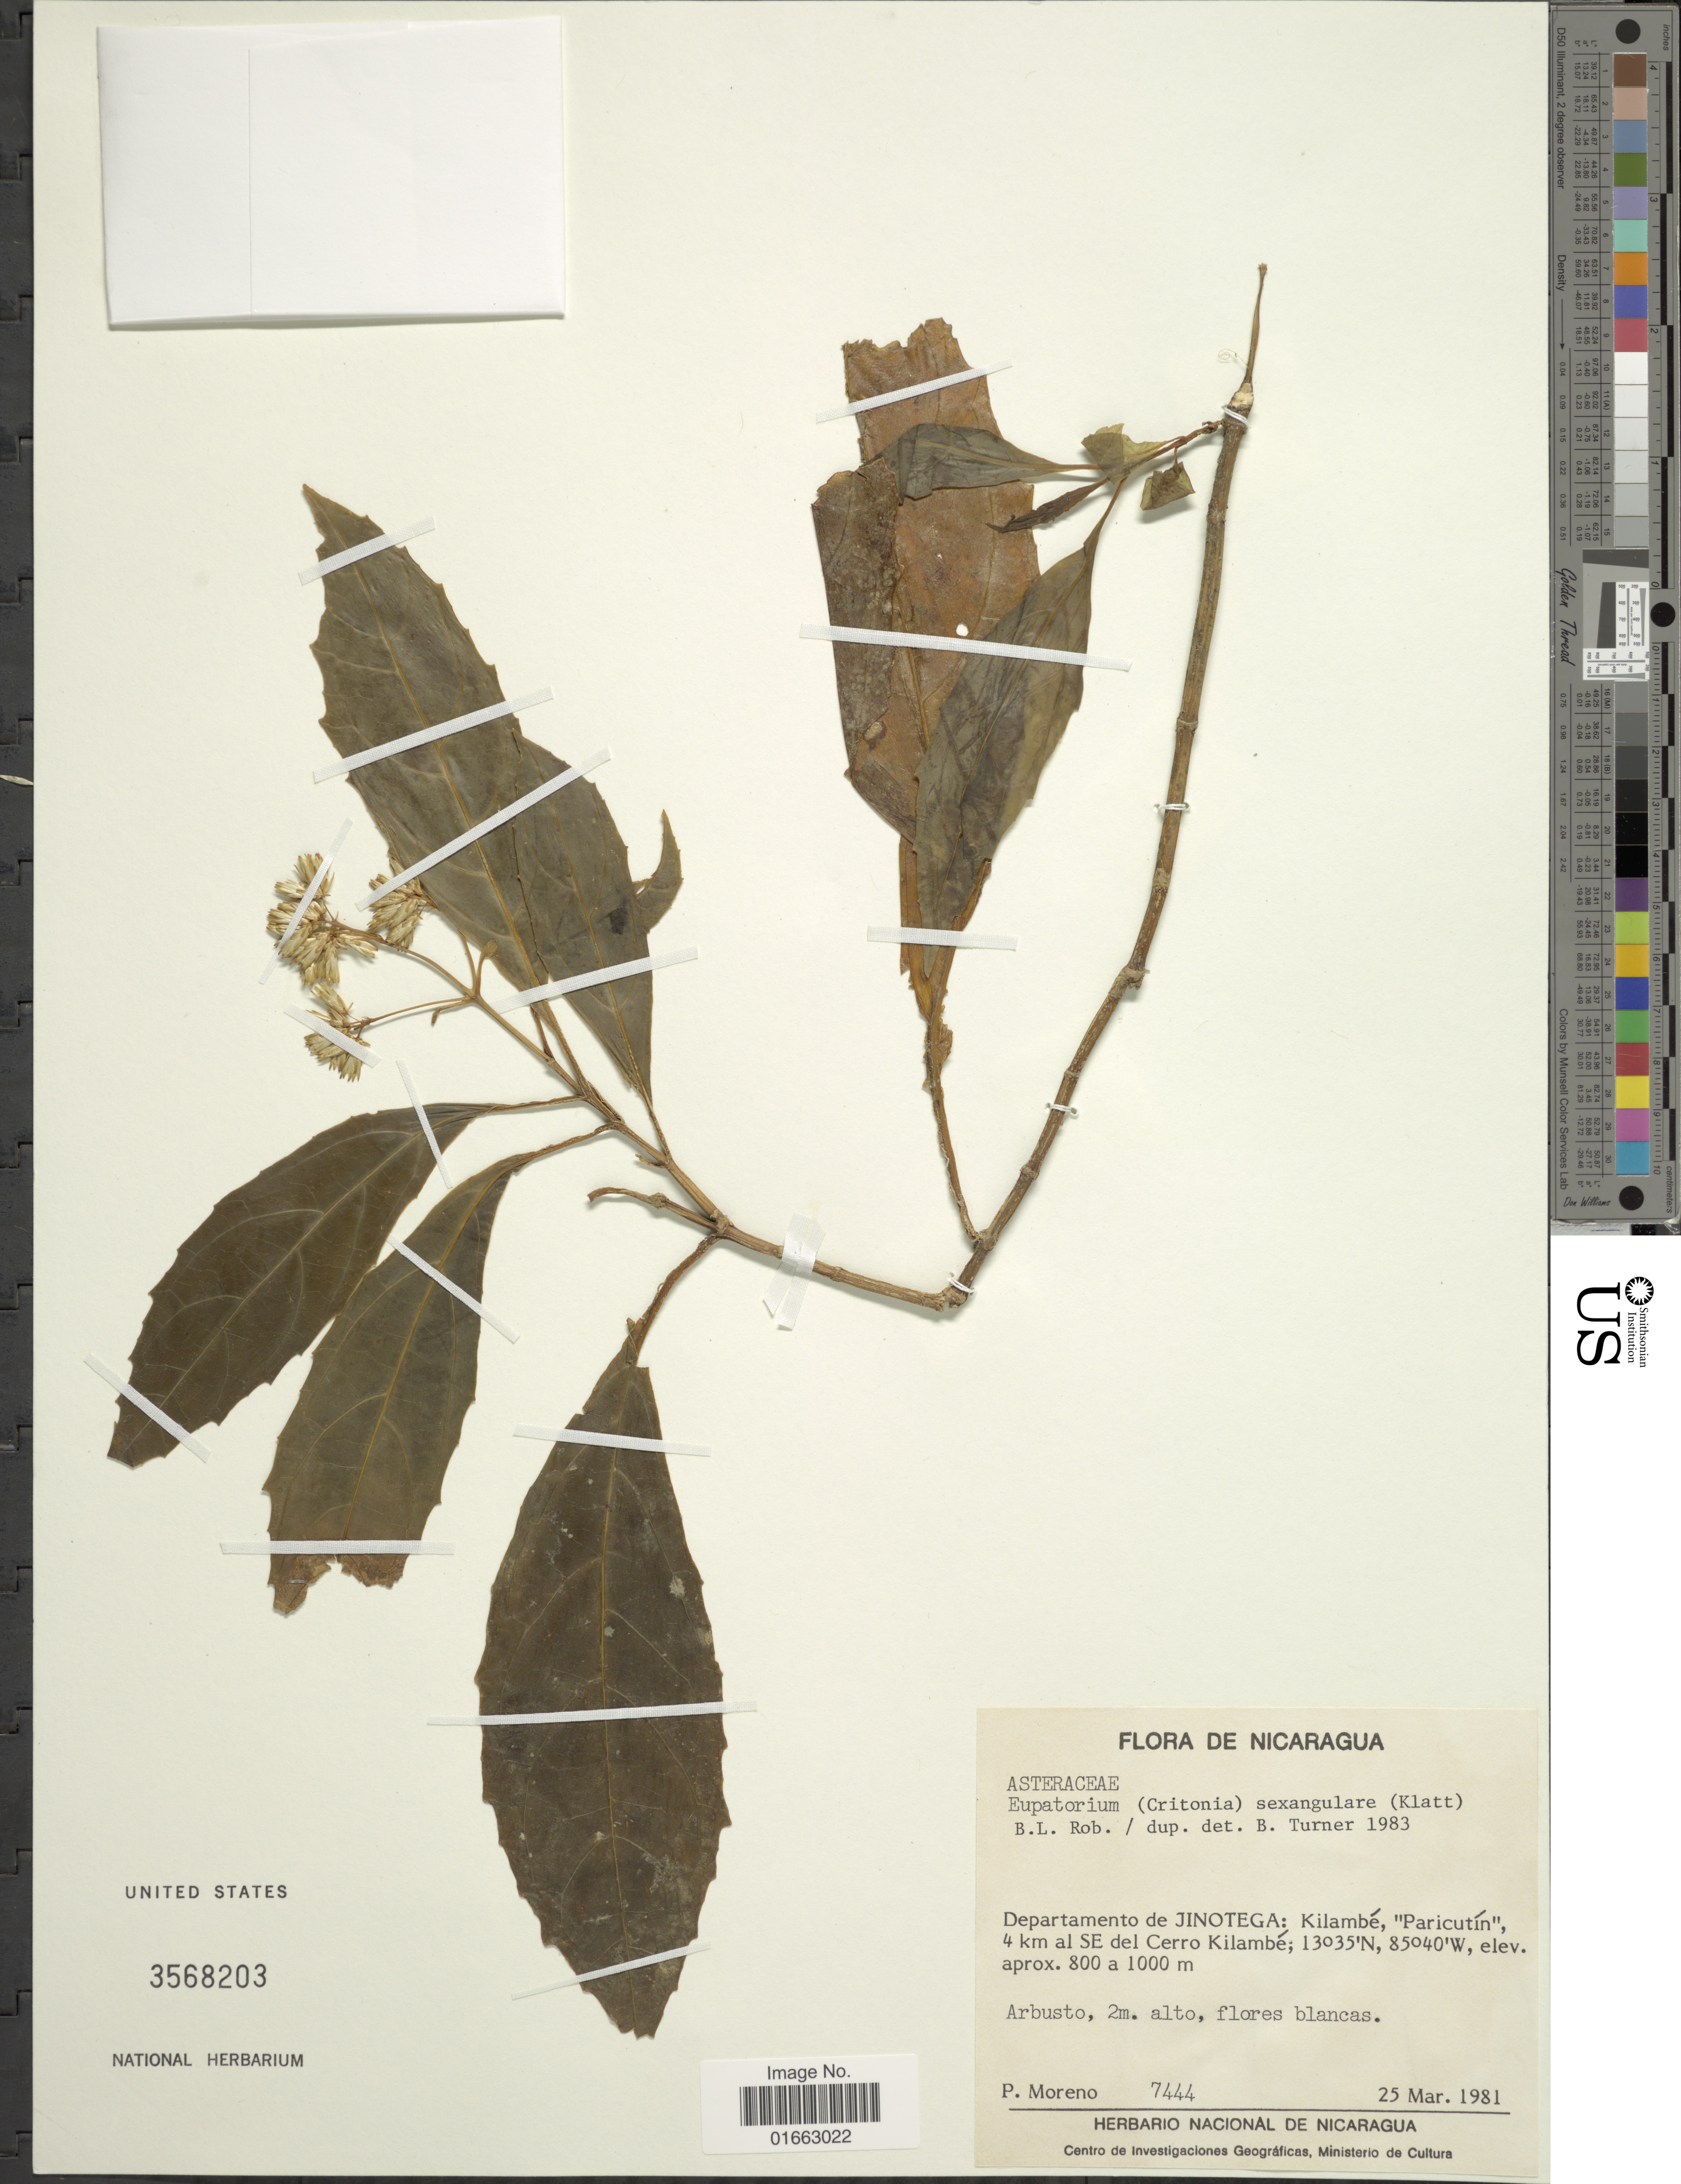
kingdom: Plantae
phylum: Tracheophyta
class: Magnoliopsida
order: Asterales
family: Asteraceae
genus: Critonia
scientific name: Critonia sexangularis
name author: (Klatt) R.M. King & H. Rob.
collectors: P. Moreno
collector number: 7444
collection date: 1981-03-25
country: Nicaragua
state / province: Jinotega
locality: Kilambé, "Paricutín", 4 km al SE del Cerro Kilambé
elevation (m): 800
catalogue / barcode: US 3568203